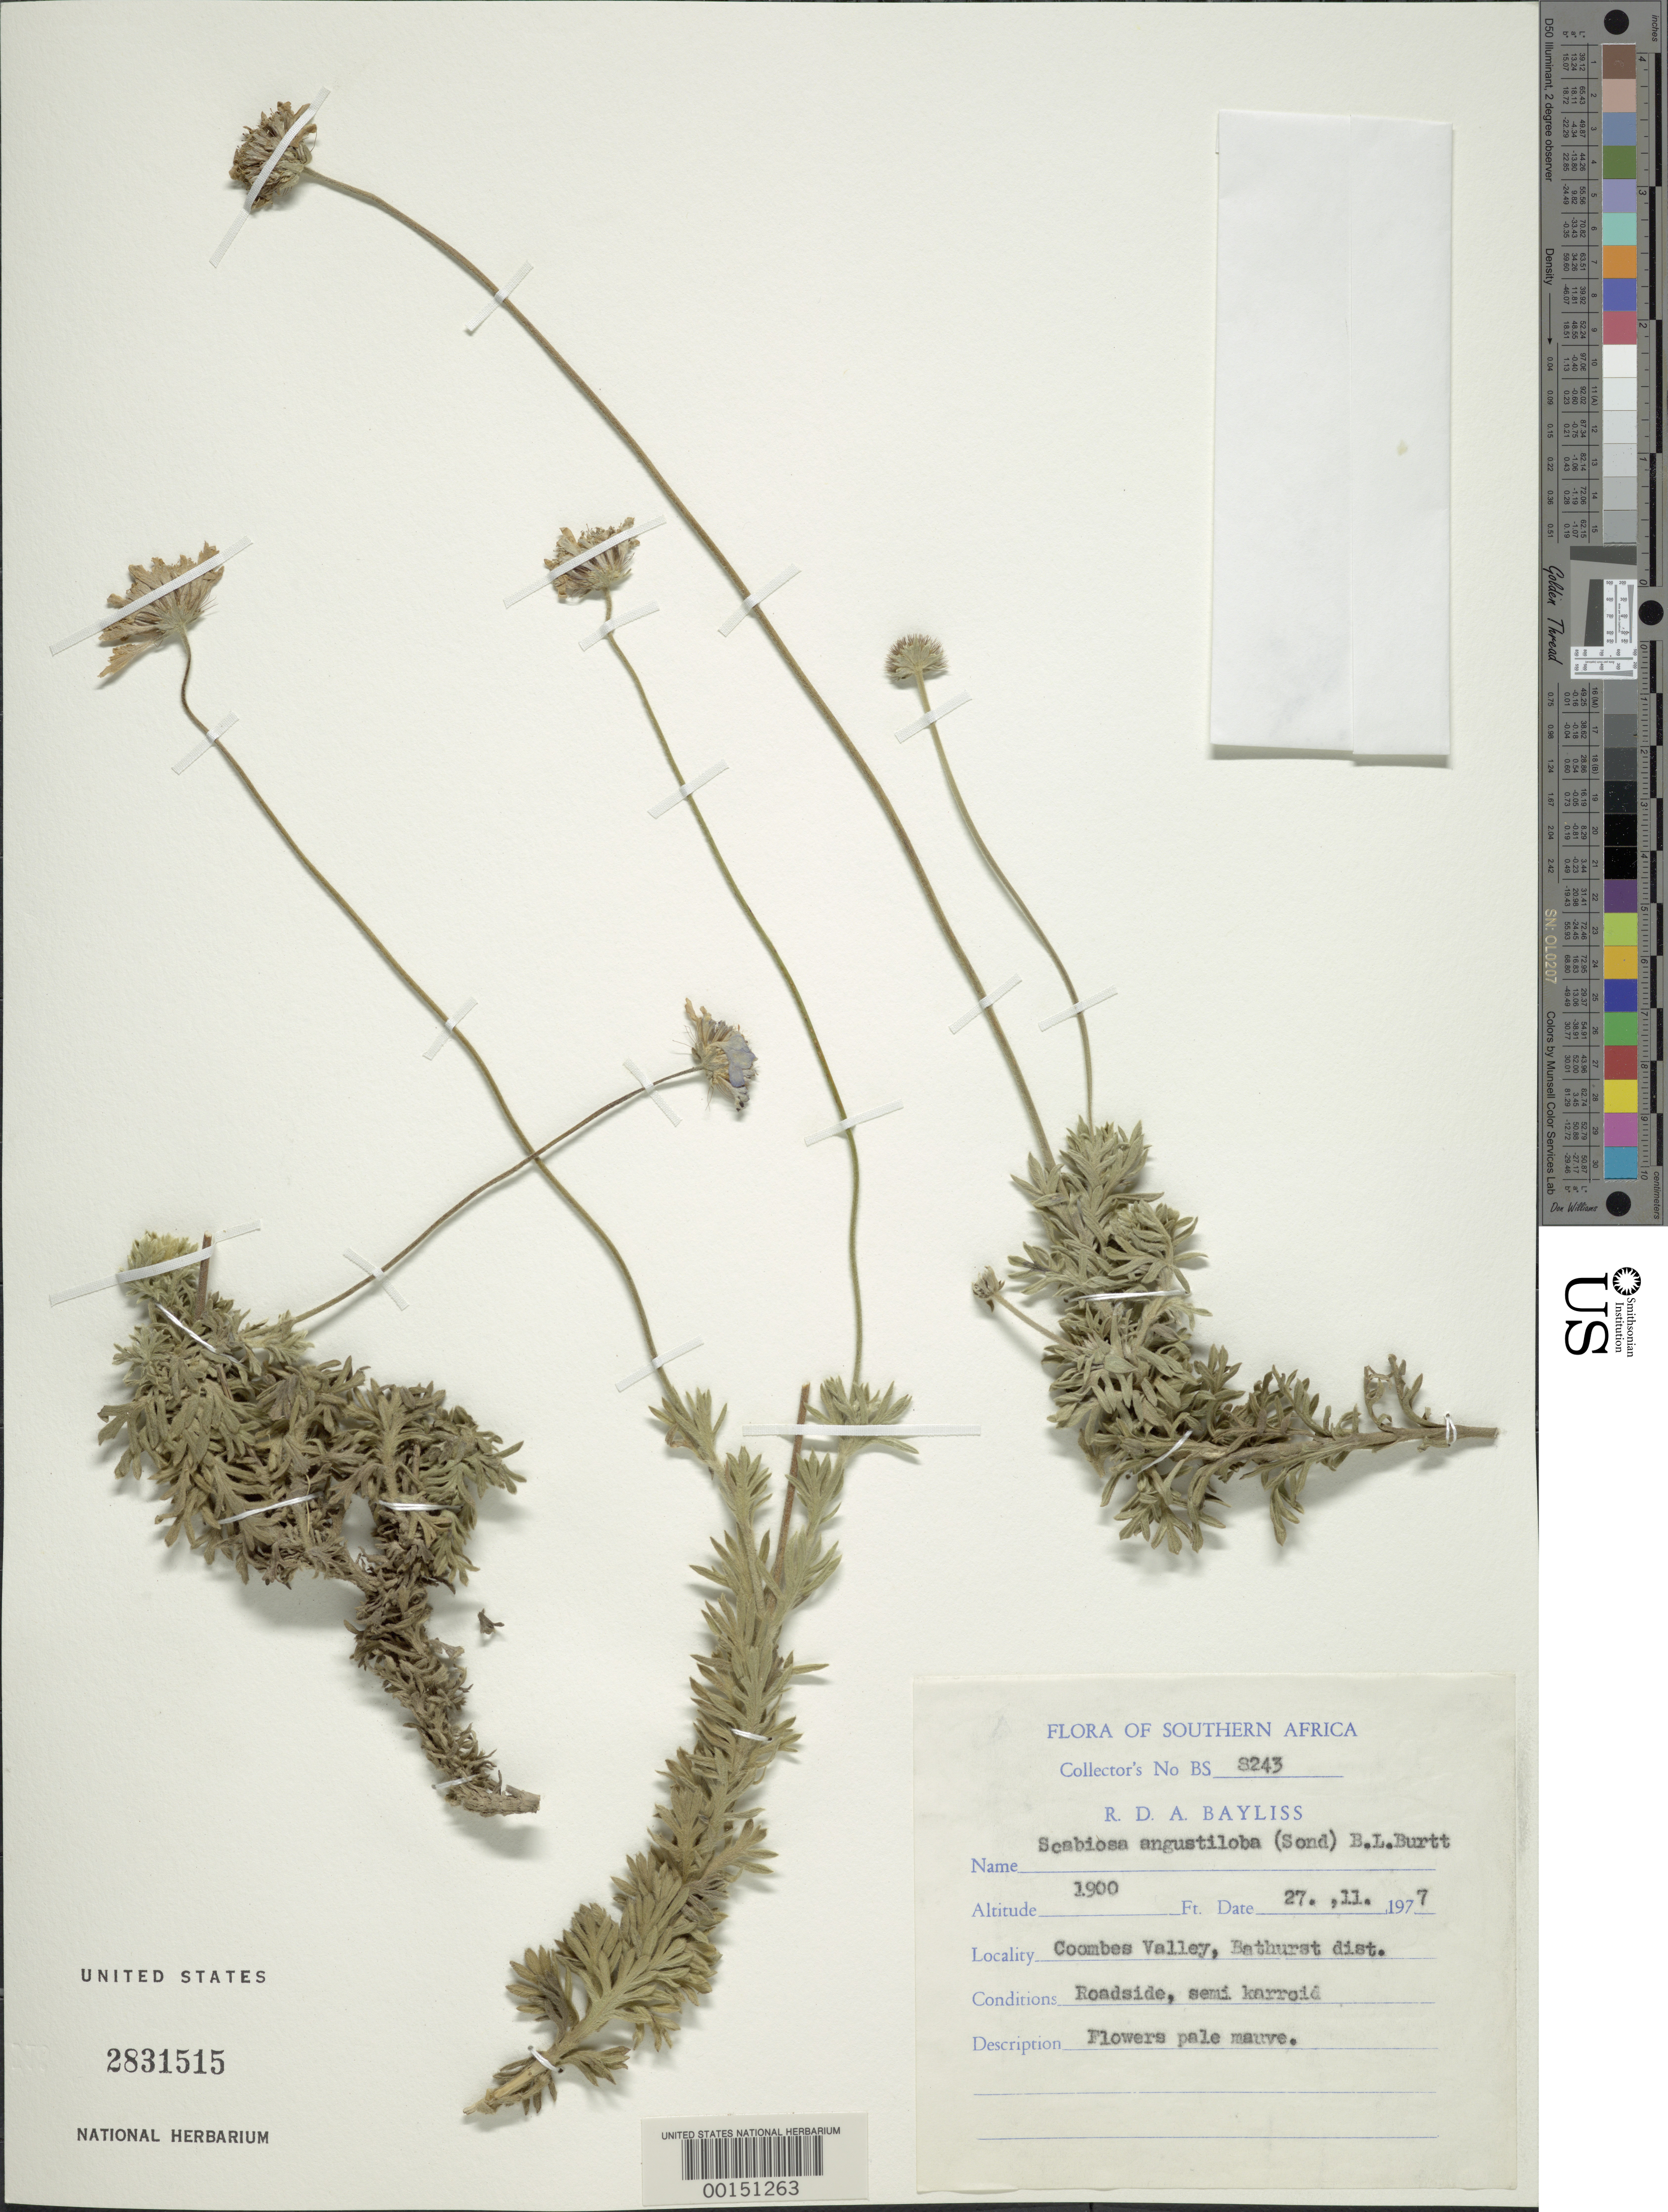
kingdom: Plantae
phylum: Tracheophyta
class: Magnoliopsida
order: Dipsacales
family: Caprifoliaceae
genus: Scabiosa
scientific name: Scabiosa angustiloba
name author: (Sond.) B.L. Burtt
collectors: R. Bayliss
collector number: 8243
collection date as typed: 27 Nov 1977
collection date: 1977-11-27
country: South Africa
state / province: Eastern Cape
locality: Combes Valley, Bathurst Dist.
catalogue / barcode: US 2831515